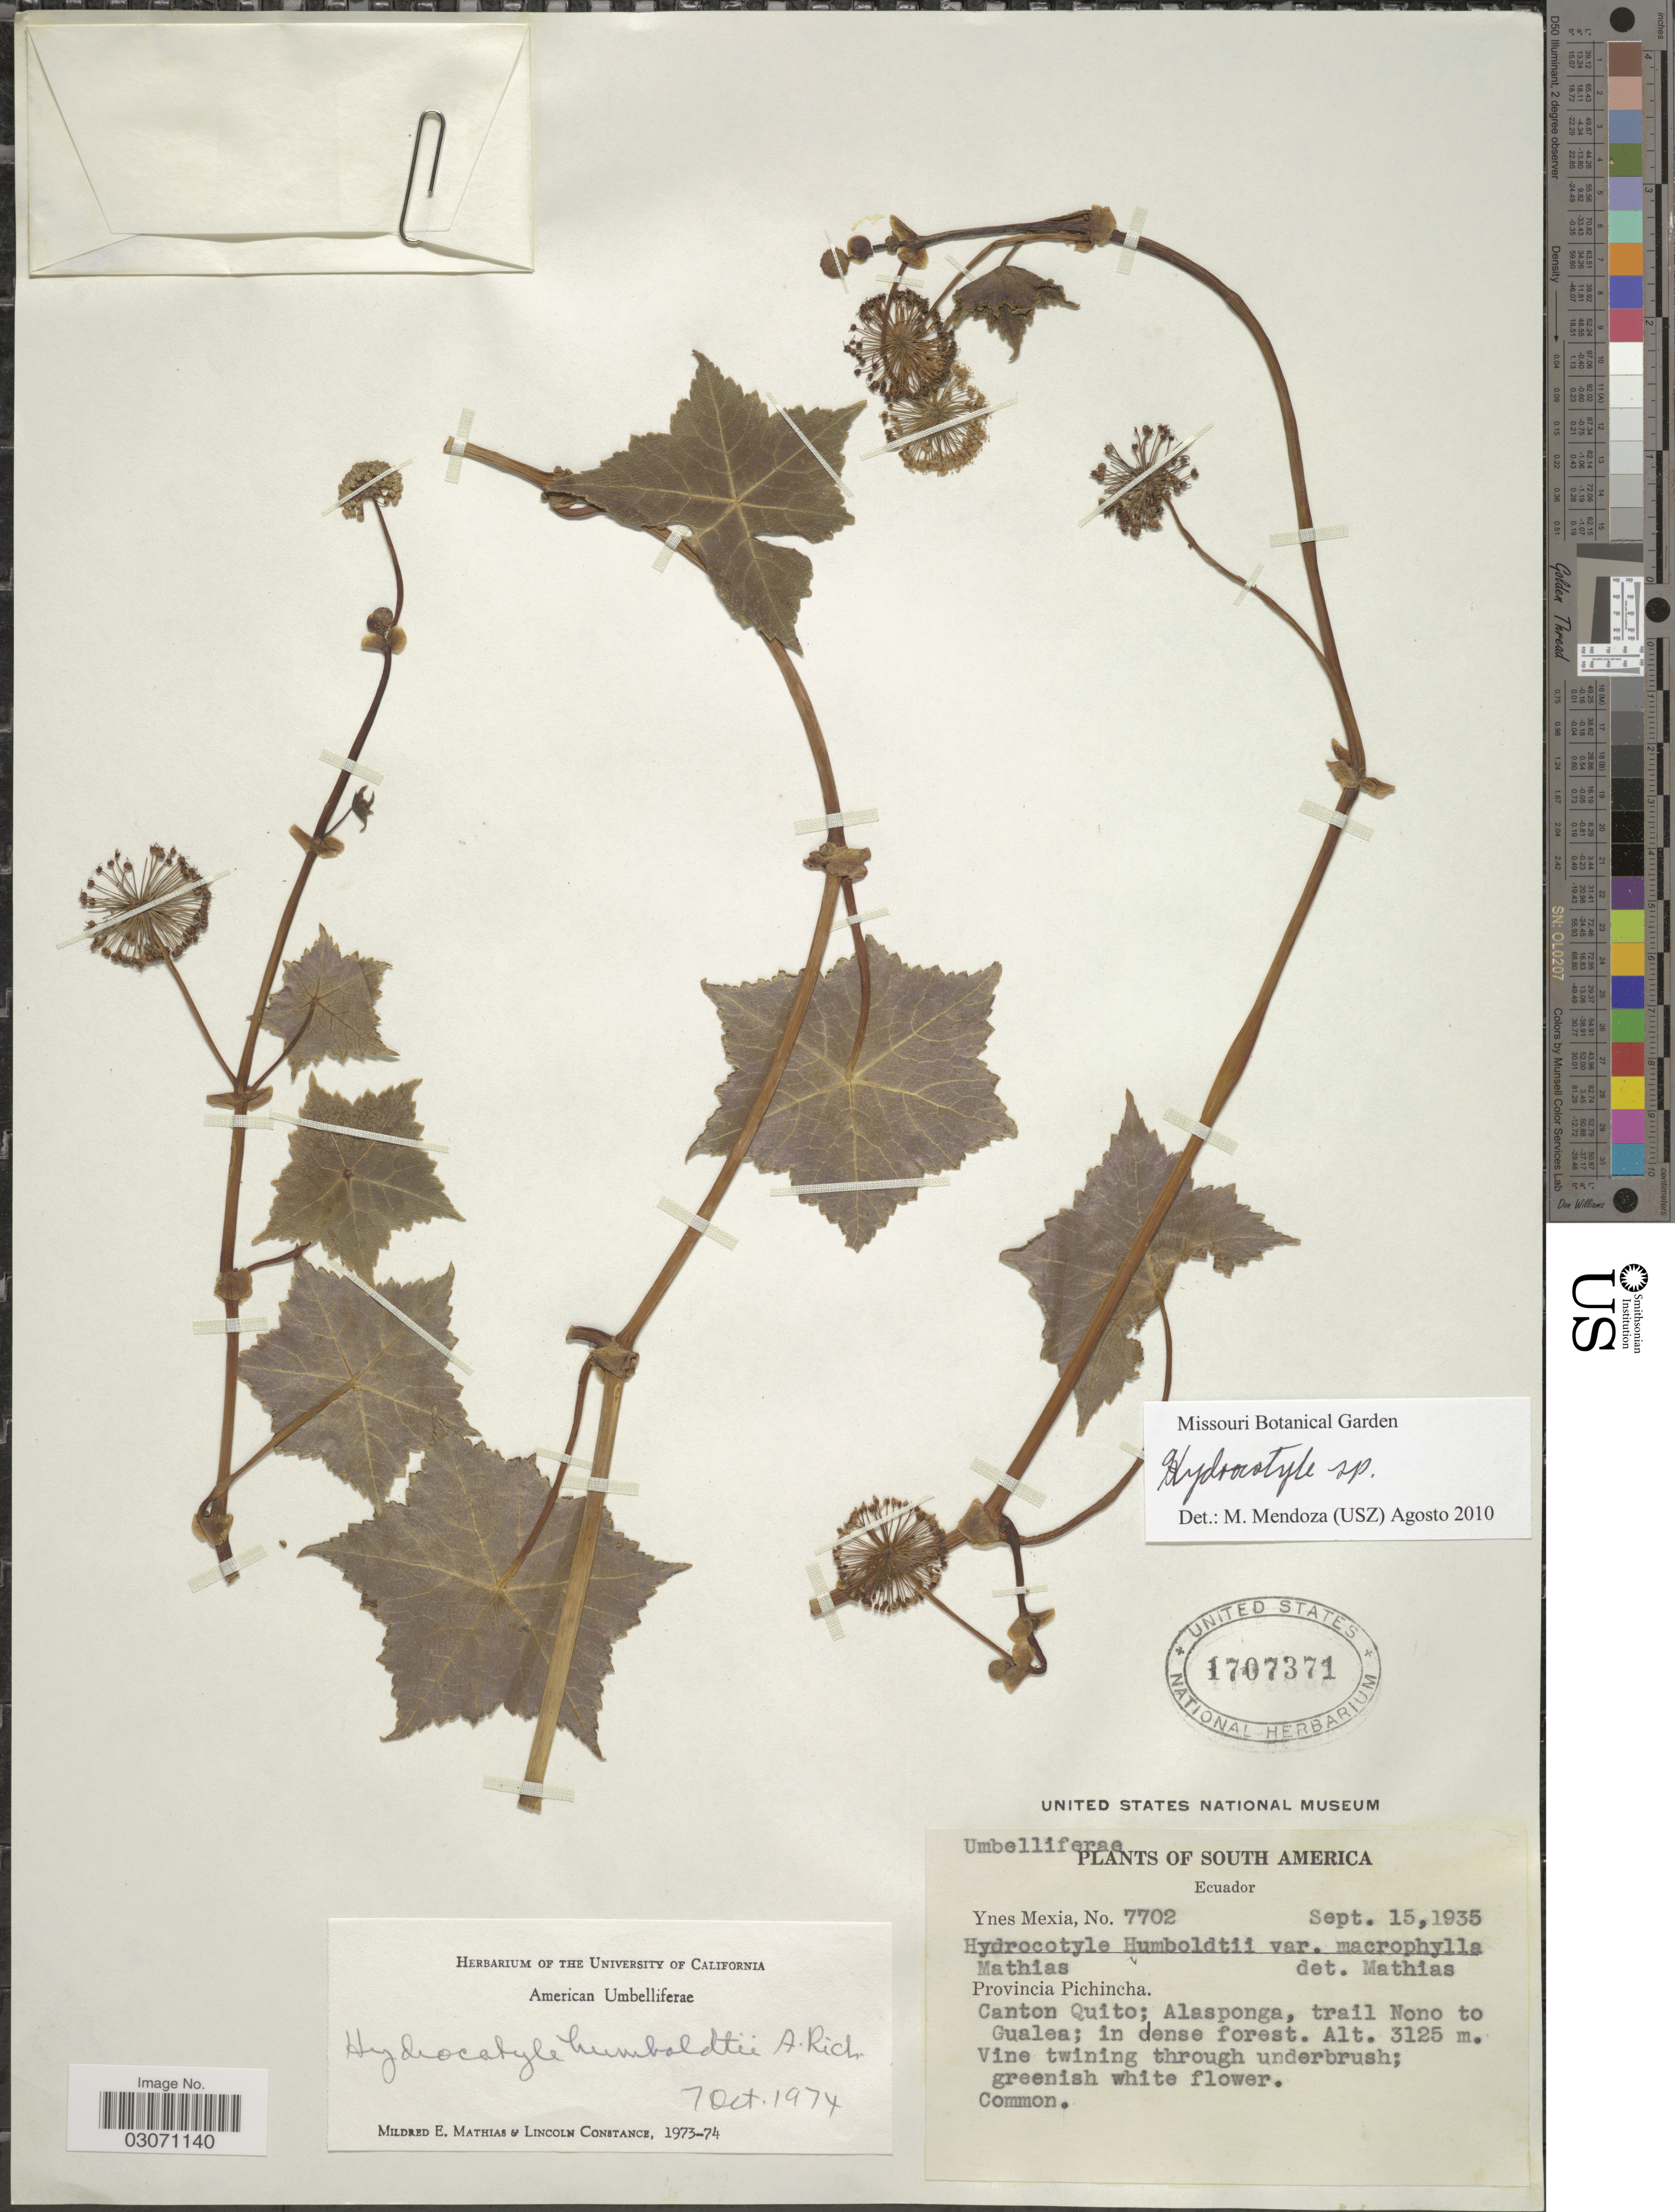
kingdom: Plantae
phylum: Tracheophyta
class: Magnoliopsida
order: Apiales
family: Araliaceae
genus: Hydrocotyle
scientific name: Hydrocotyle sp.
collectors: Y. Mexia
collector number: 7702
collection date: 1935-09-15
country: Ecuador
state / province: Pichincha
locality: Canton Quito; Alasponga, trail Nono to Gualea.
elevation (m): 3125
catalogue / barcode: US 1707371